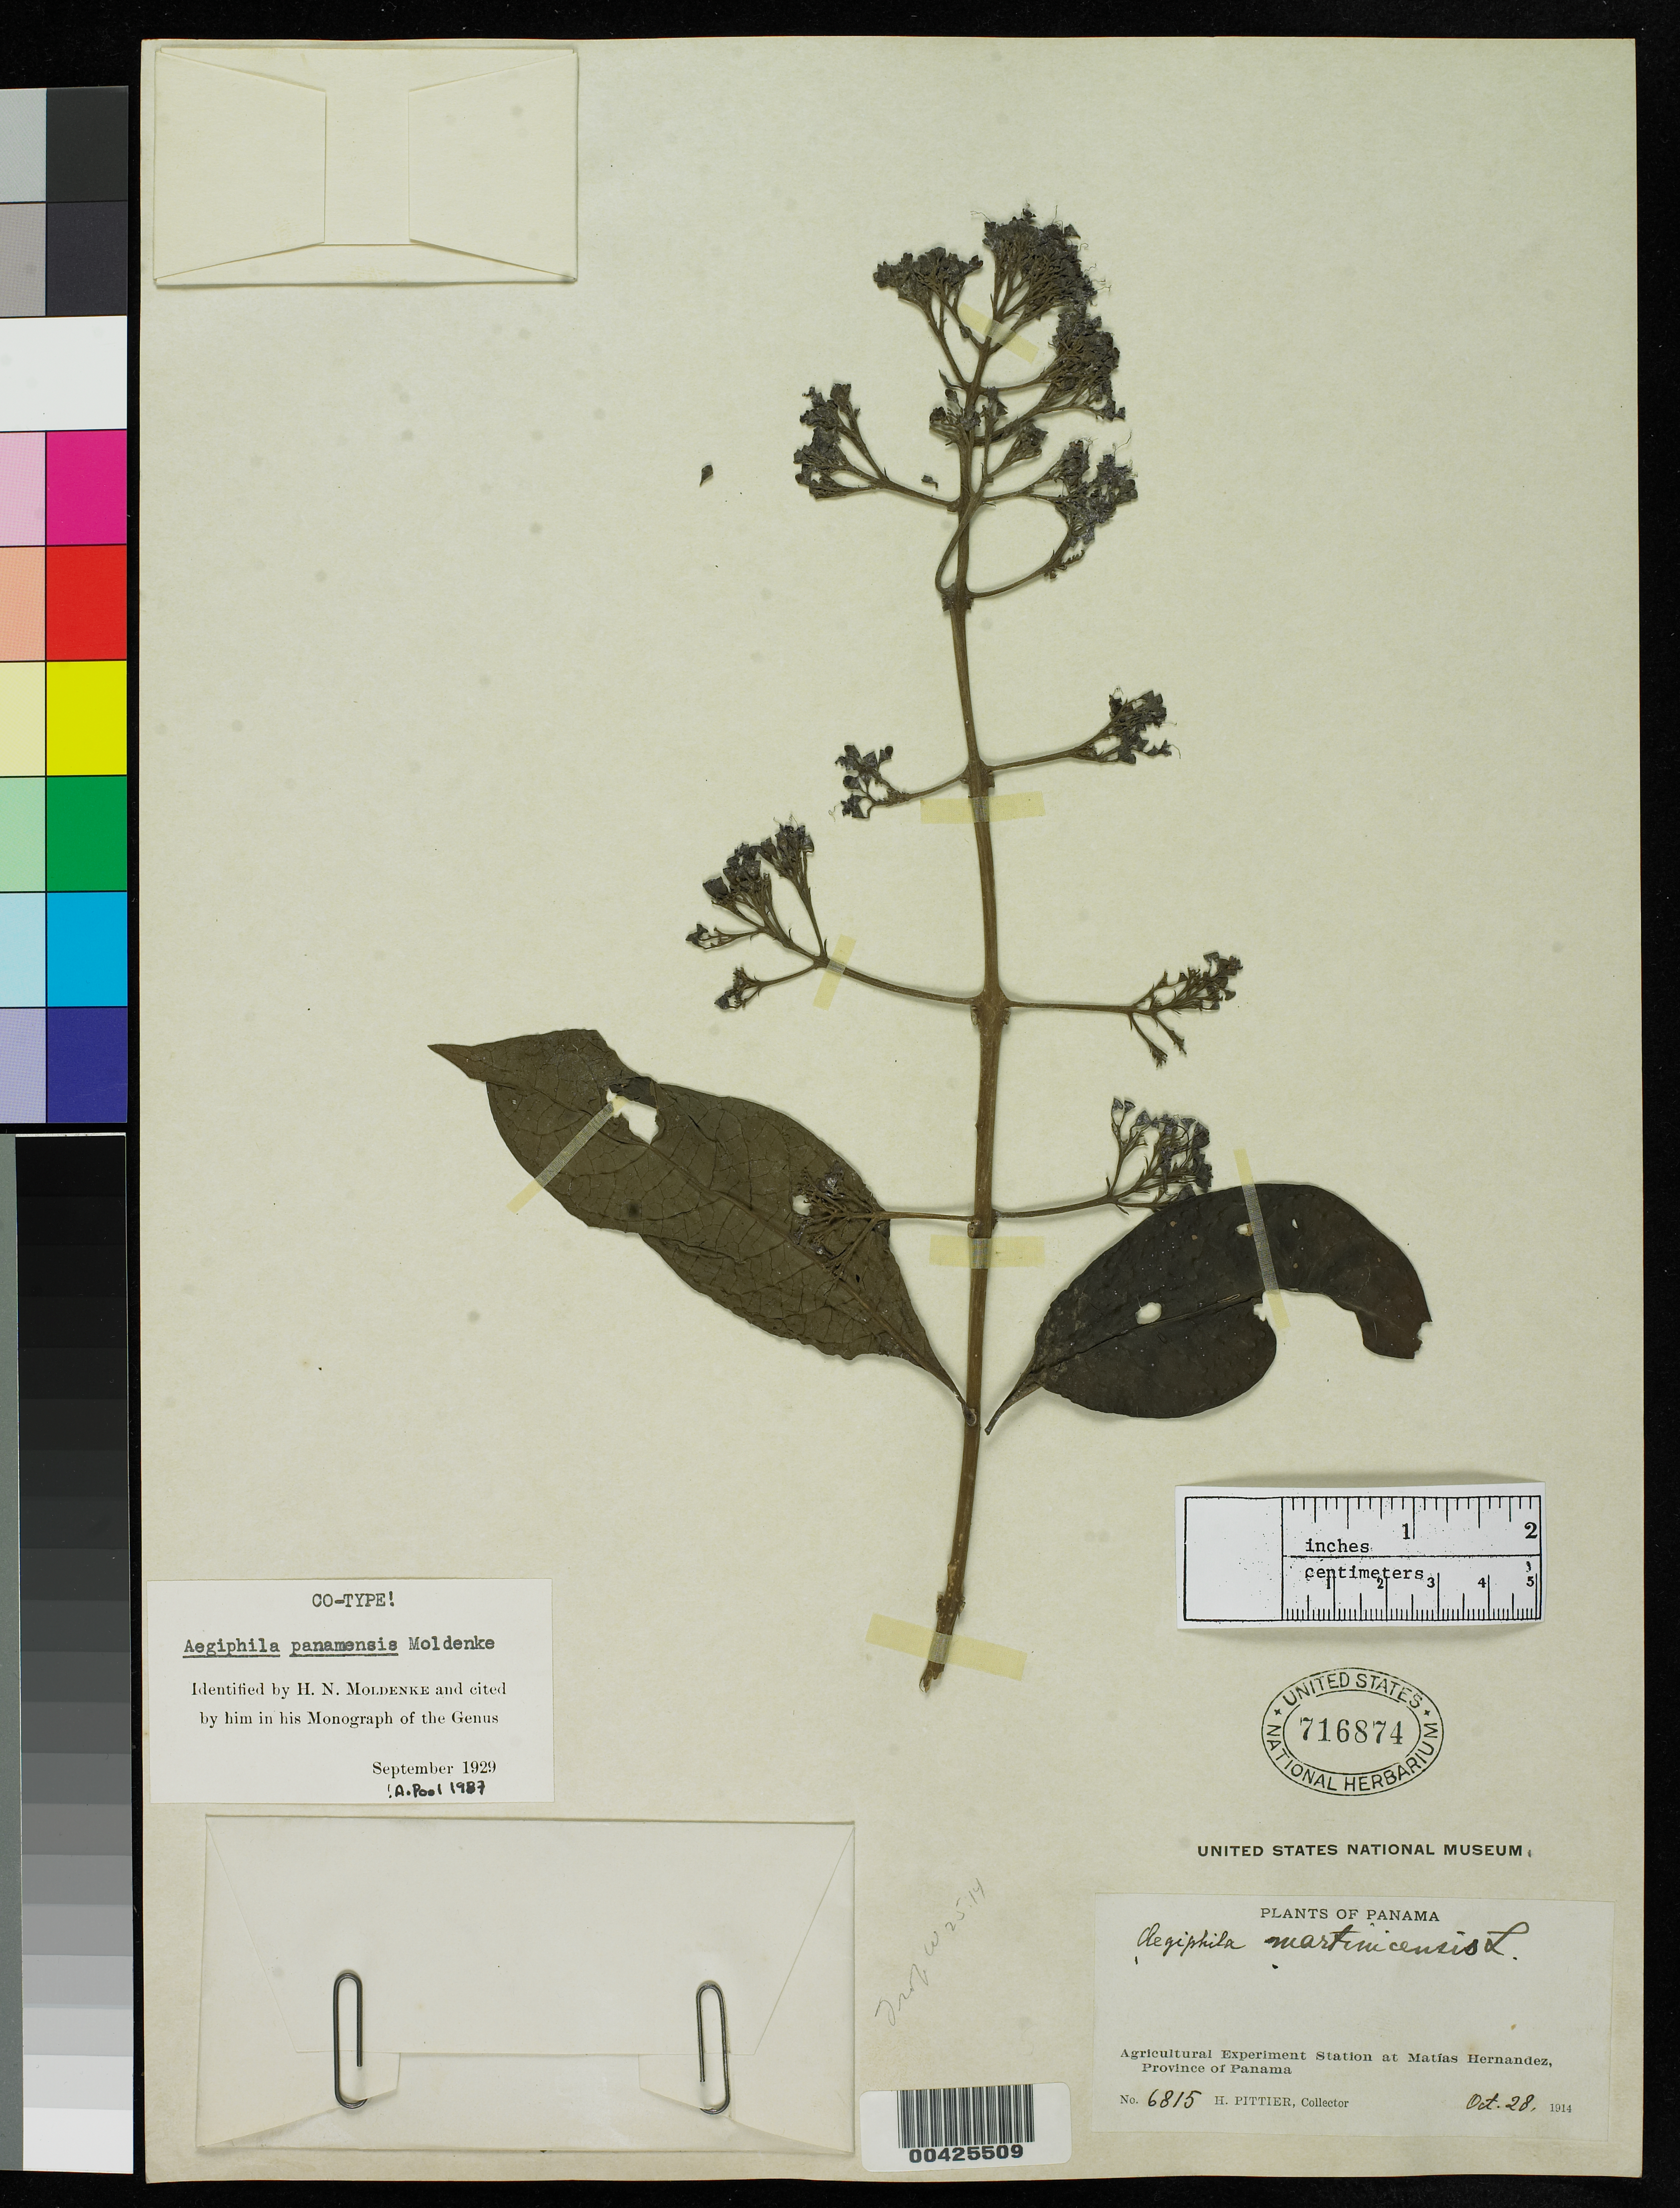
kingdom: Plantae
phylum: Tracheophyta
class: Magnoliopsida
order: Lamiales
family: Lamiaceae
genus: Aegiphila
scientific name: Aegiphila panamensis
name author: Moldenke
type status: Isotype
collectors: H. F. Pittier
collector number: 6815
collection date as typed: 28 Oct 1914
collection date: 1914-10-28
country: Panama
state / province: Panamá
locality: Agricultural Experimental Station at Matias Hernandez.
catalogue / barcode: US 716874